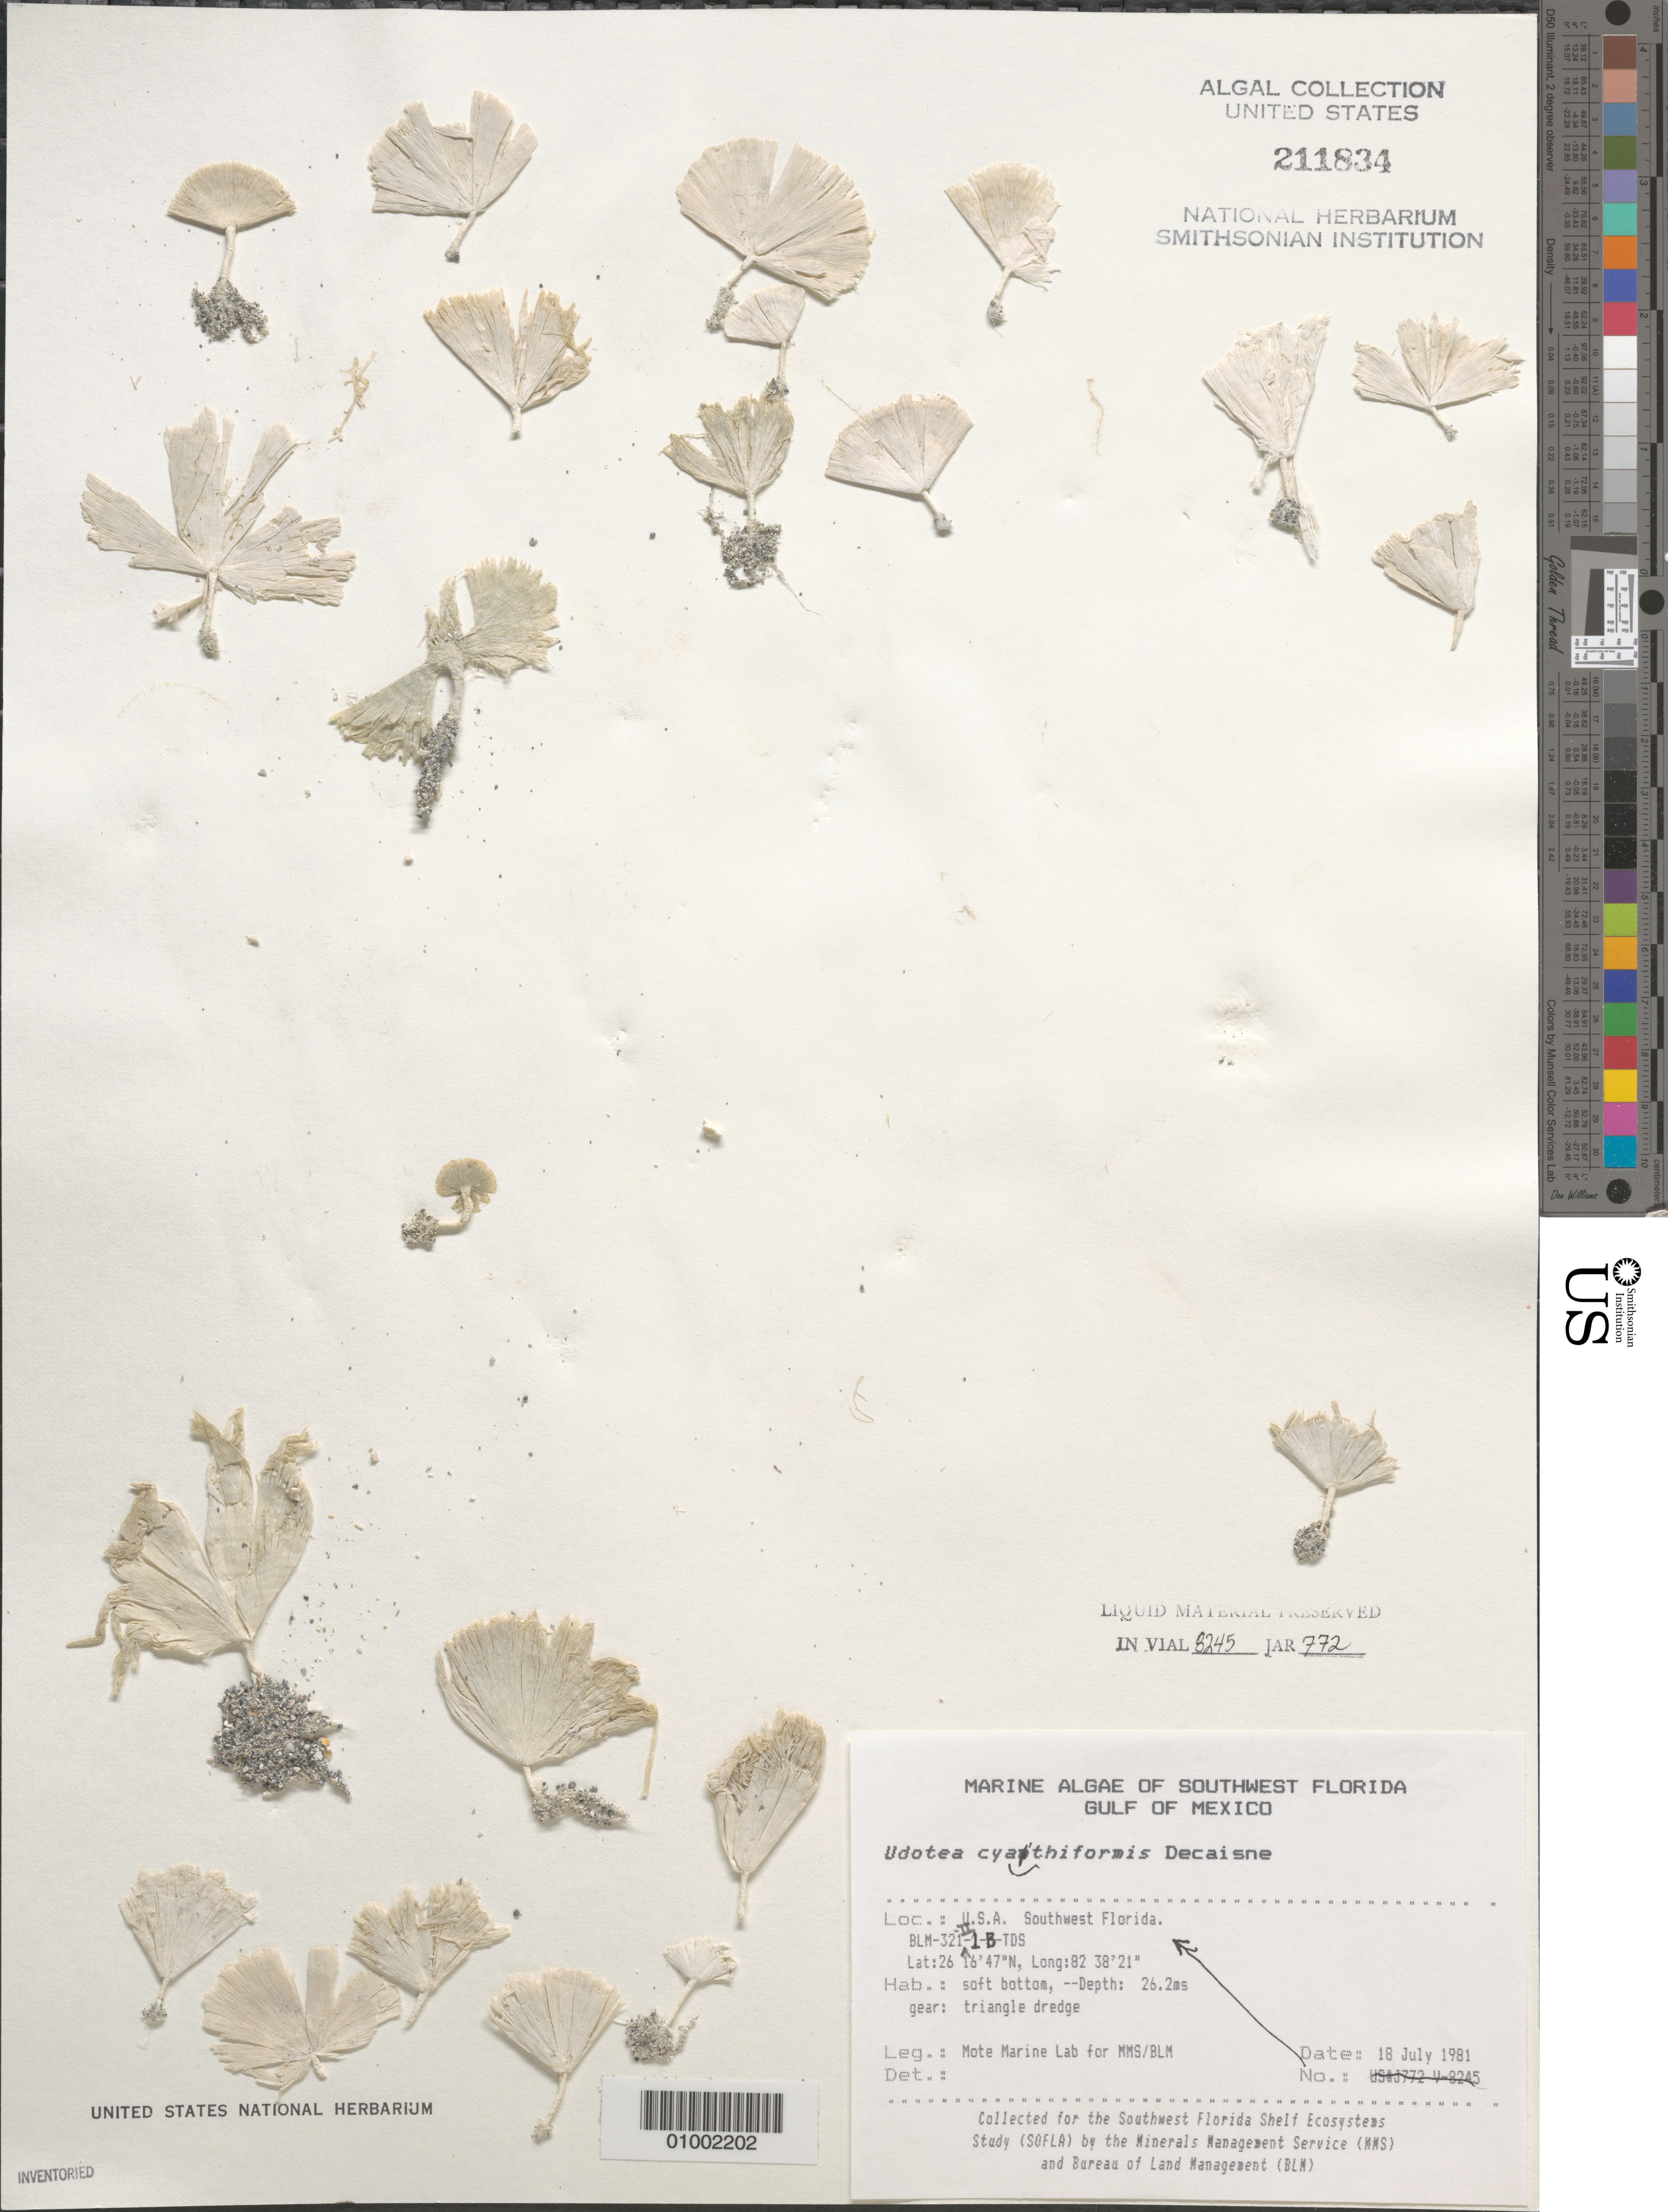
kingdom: Plantae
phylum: Chlorophyta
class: Ulvophyceae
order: Bryopsidales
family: Udoteaceae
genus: Udotea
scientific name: Udotea cyathiformis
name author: Decne.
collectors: Continental Shelf Associates for the MMS/BLM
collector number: BLM-321-II-1-B-TDS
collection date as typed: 18 Jul 1981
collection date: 1981-07-18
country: United States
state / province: Florida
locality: Gulf of Mexico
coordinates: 26 16'47"N, 82 38'21"W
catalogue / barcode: US 211834